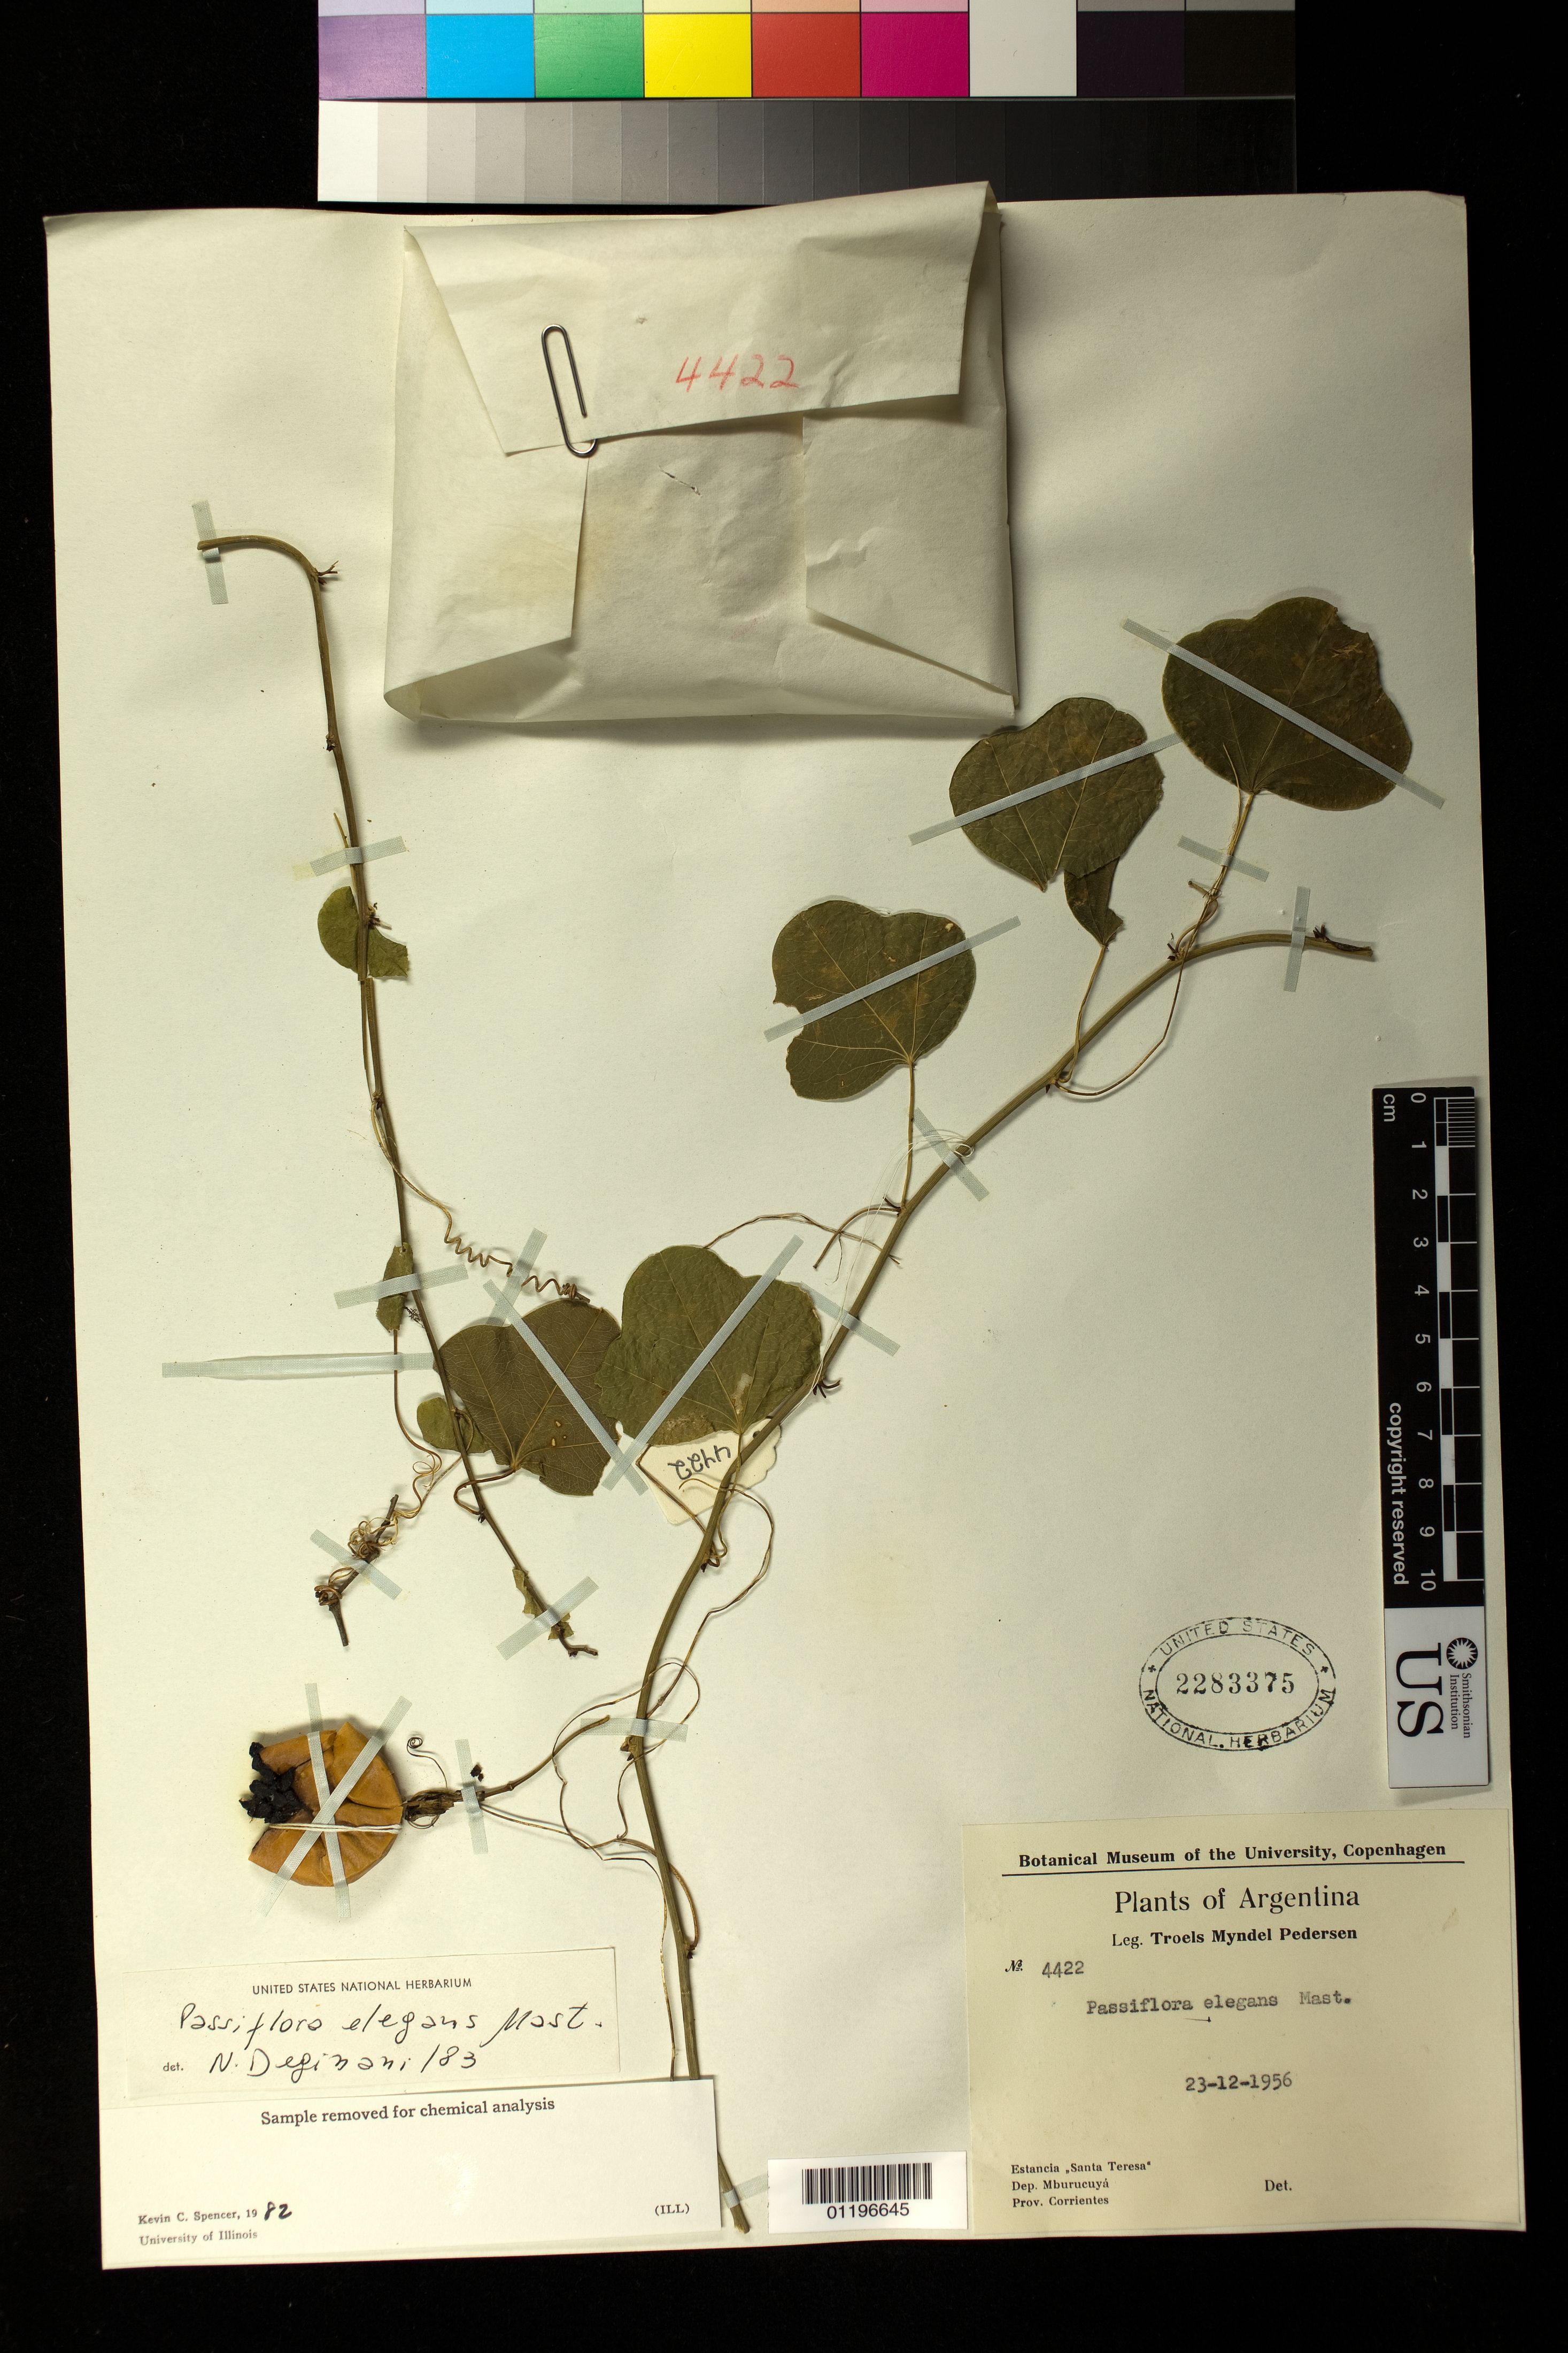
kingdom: Plantae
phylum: Tracheophyta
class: Magnoliopsida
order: Malpighiales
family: Passifloraceae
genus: Passiflora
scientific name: Passiflora elegans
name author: Mast.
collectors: T. M. Pedersen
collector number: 4422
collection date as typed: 23 Dec 1956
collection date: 1956-12-23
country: Argentina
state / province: Corrientes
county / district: Mburucuya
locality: Estancia Santa Teresa. Departamento Mburucuya. Provincia Corrientes.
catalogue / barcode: US 2283375